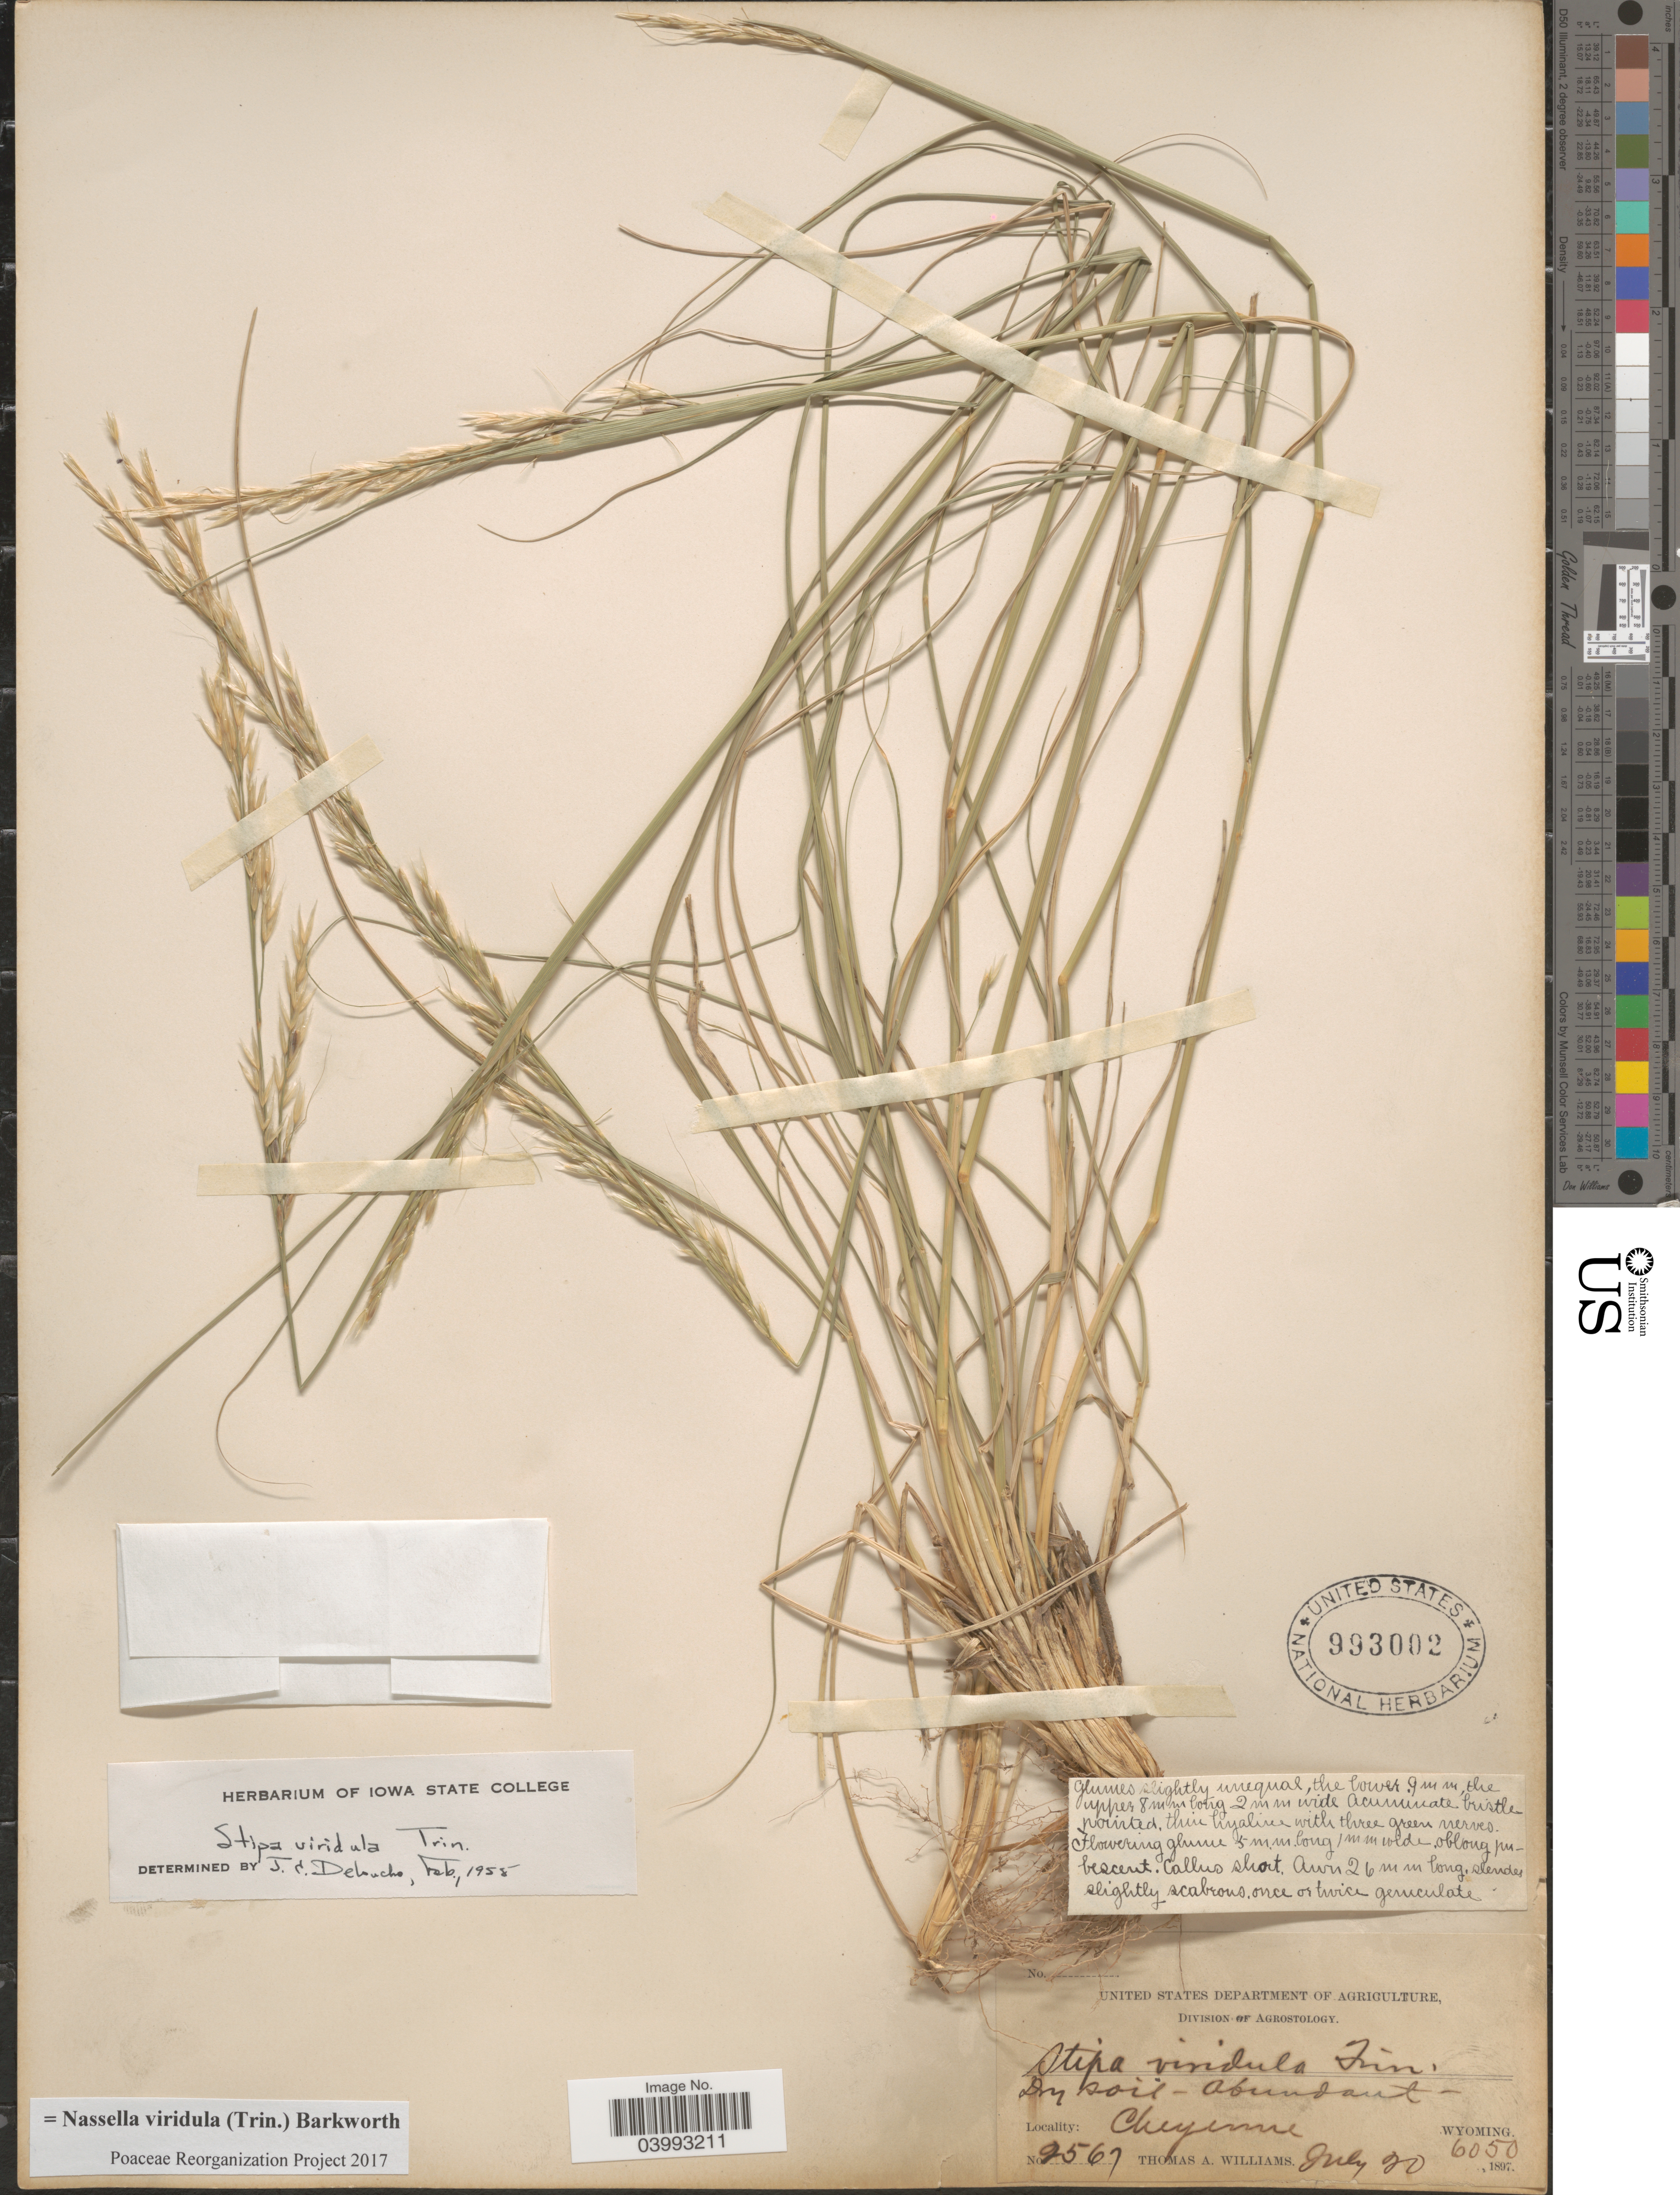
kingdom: Plantae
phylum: Tracheophyta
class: Liliopsida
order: Poales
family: Poaceae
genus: Nassella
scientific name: Nassella viridula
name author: (Trin.) Barkworth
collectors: T. A. Williams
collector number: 2567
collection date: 1897-07-20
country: United States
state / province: Wyoming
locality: Cheyenne.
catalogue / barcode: US 993002